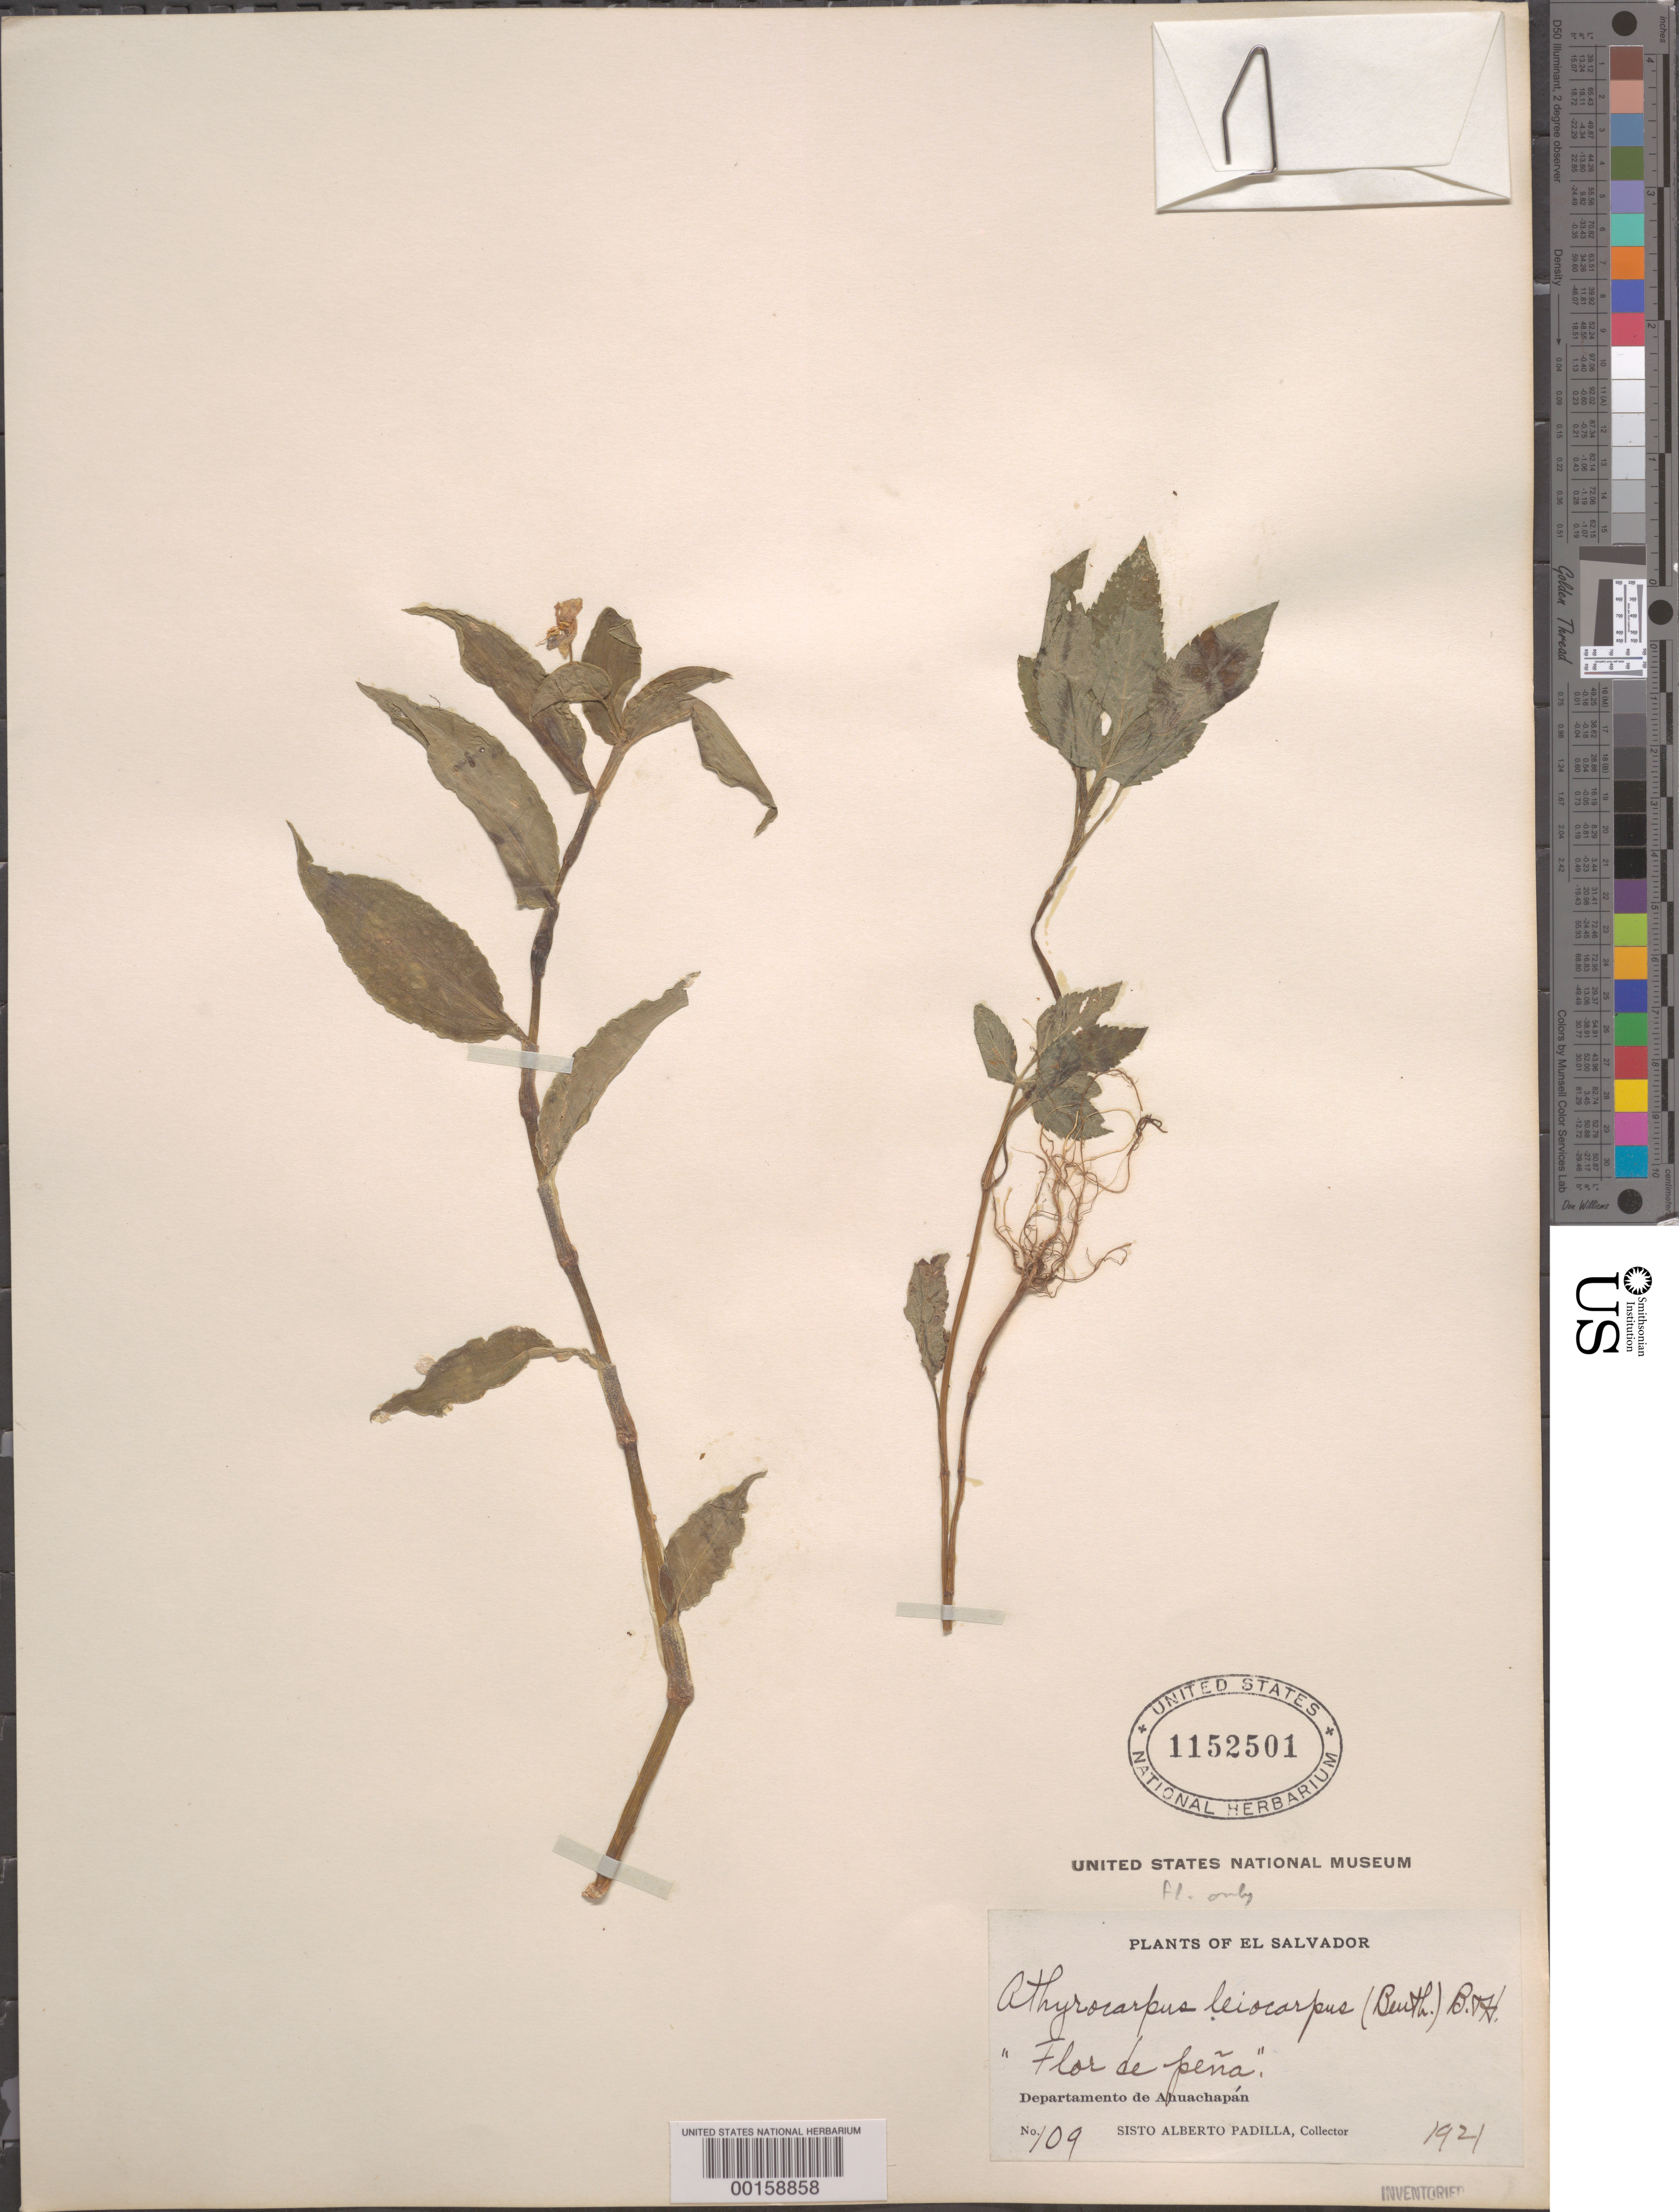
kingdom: Plantae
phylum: Tracheophyta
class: Liliopsida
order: Commelinales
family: Commelinaceae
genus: Commelina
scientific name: Commelina leiocarpa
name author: Benth.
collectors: S. A. Padilla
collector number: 109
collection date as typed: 1921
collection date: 1921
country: El Salvador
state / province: Ahuachapán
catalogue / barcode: US 1152501